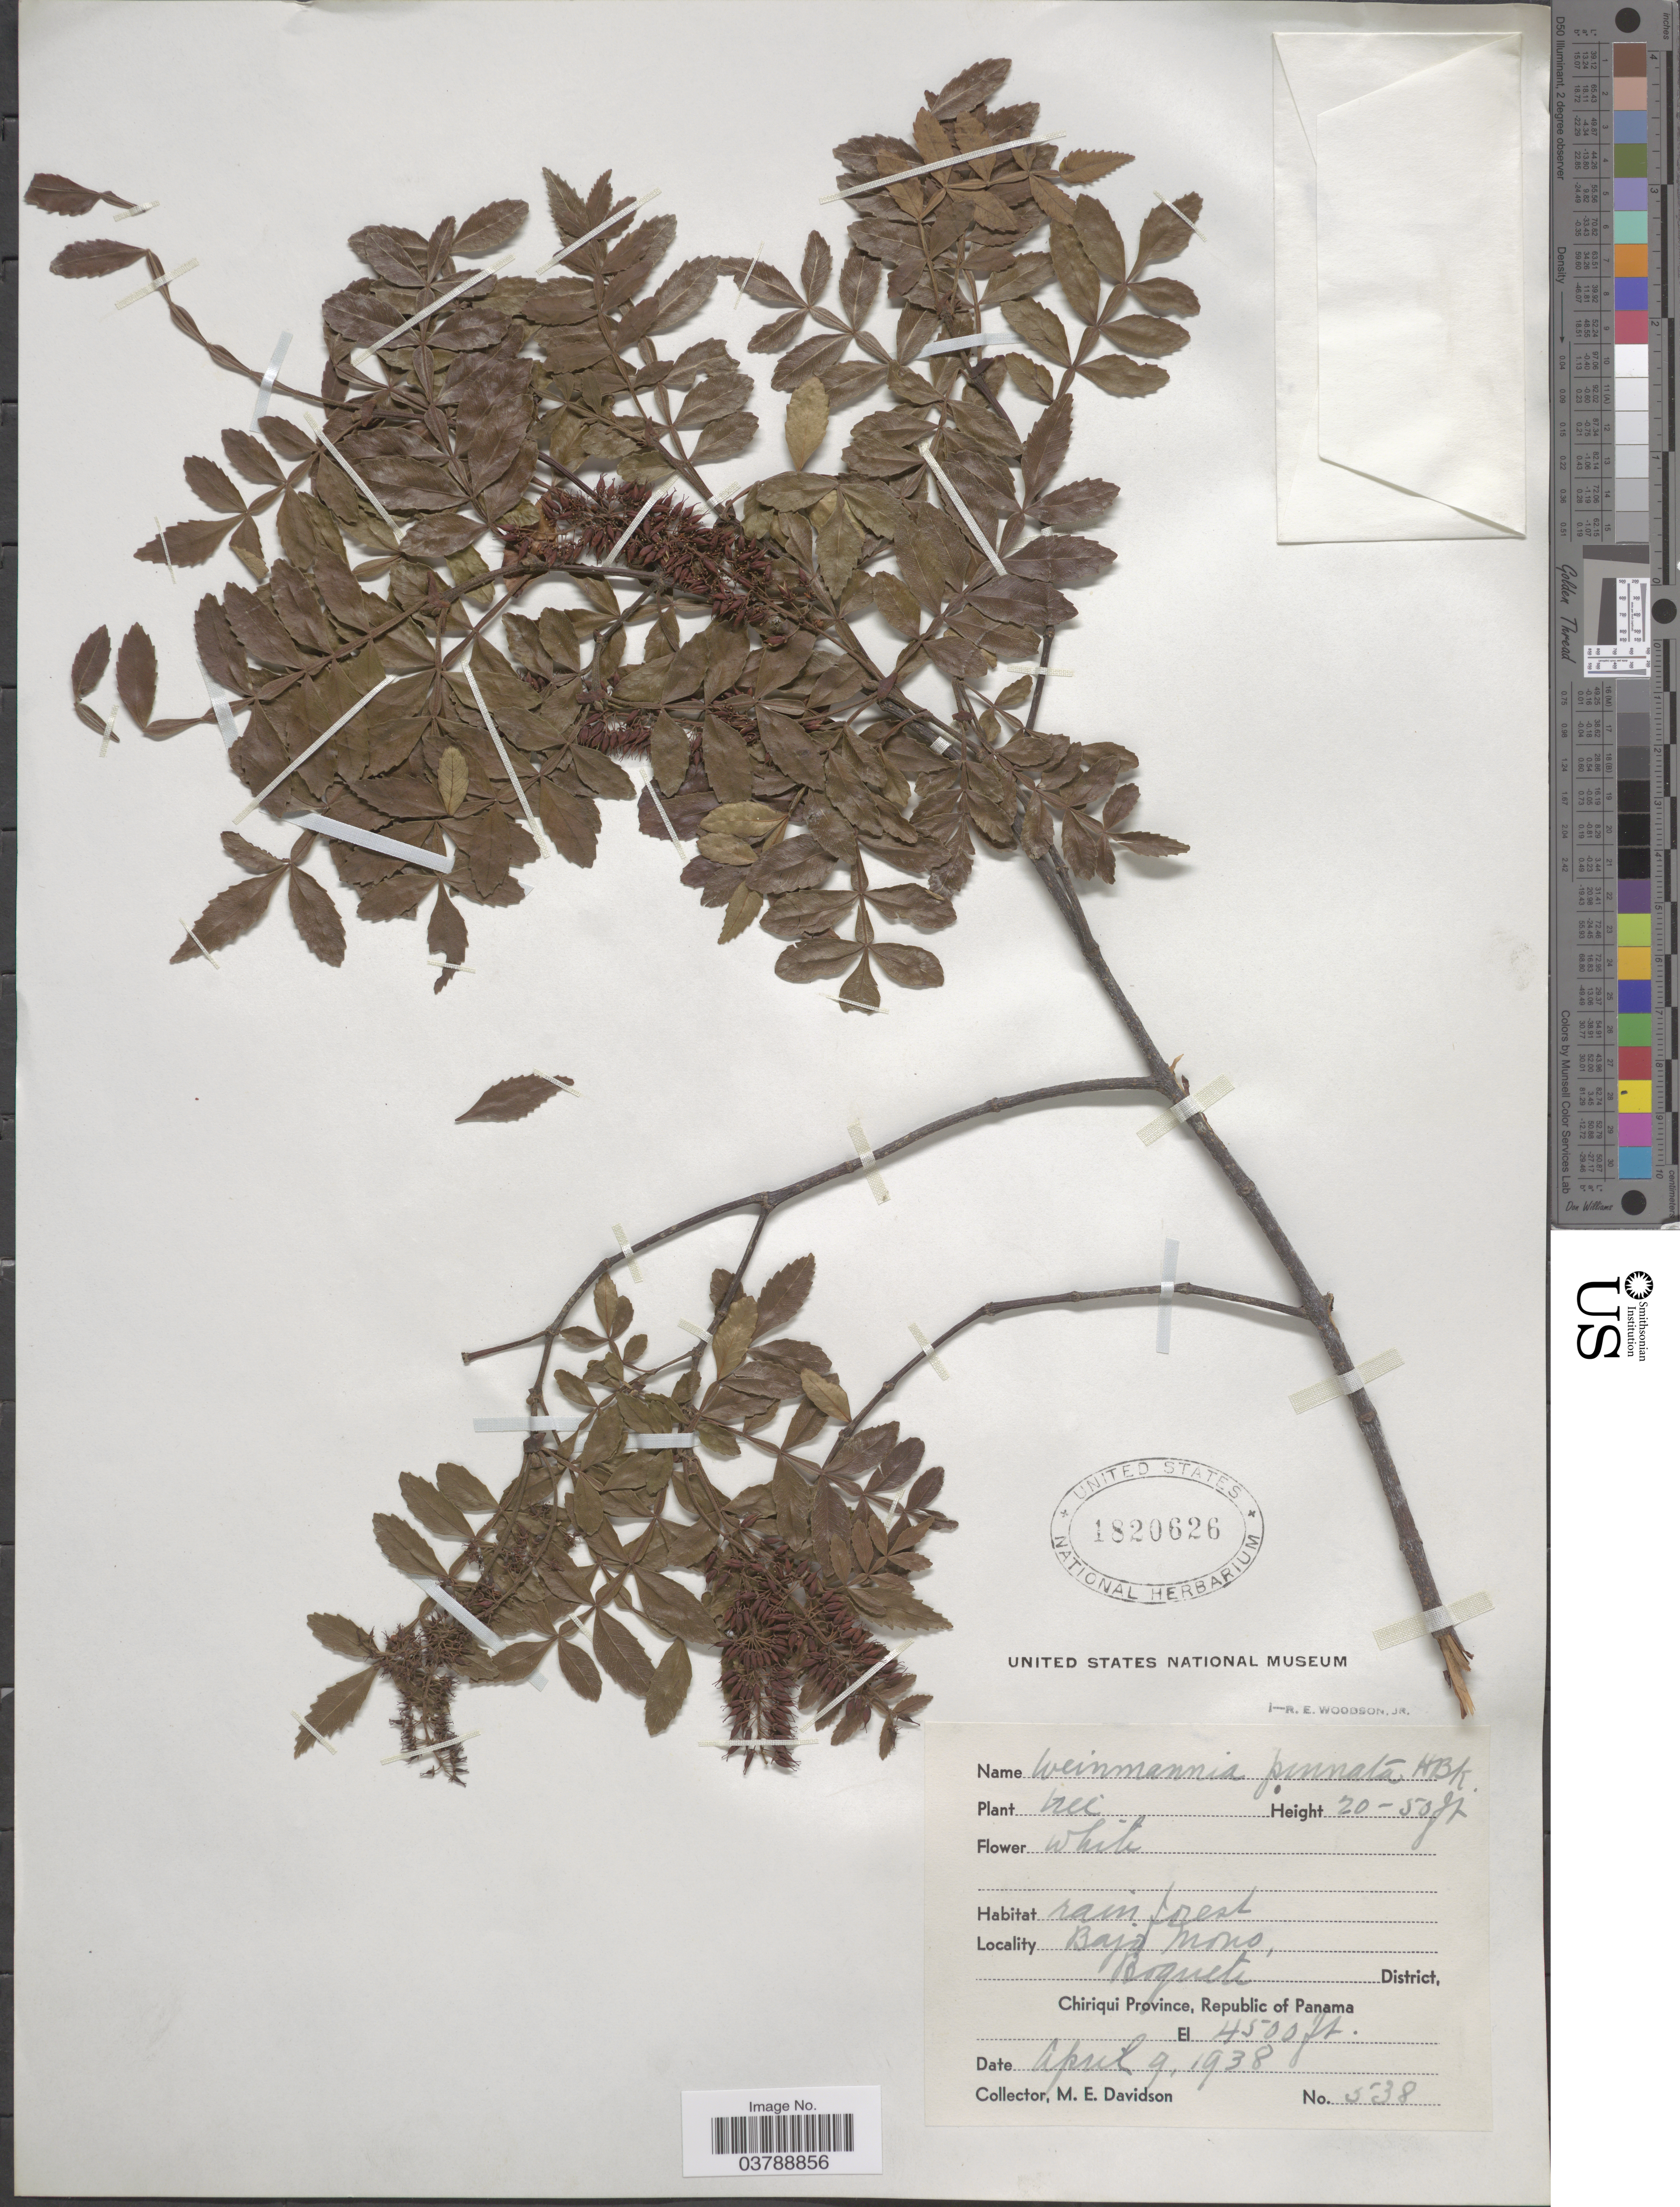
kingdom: Plantae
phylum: Tracheophyta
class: Magnoliopsida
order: Oxalidales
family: Cunoniaceae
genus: Weinmannia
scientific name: Weinmannia pinnata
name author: L.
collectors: M. E. Davidson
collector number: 538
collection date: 1938-04-09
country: Panama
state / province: Chiriqui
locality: Bajo Mono, Boquete District, Republic of Panama.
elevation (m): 1372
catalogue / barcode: US 1820626